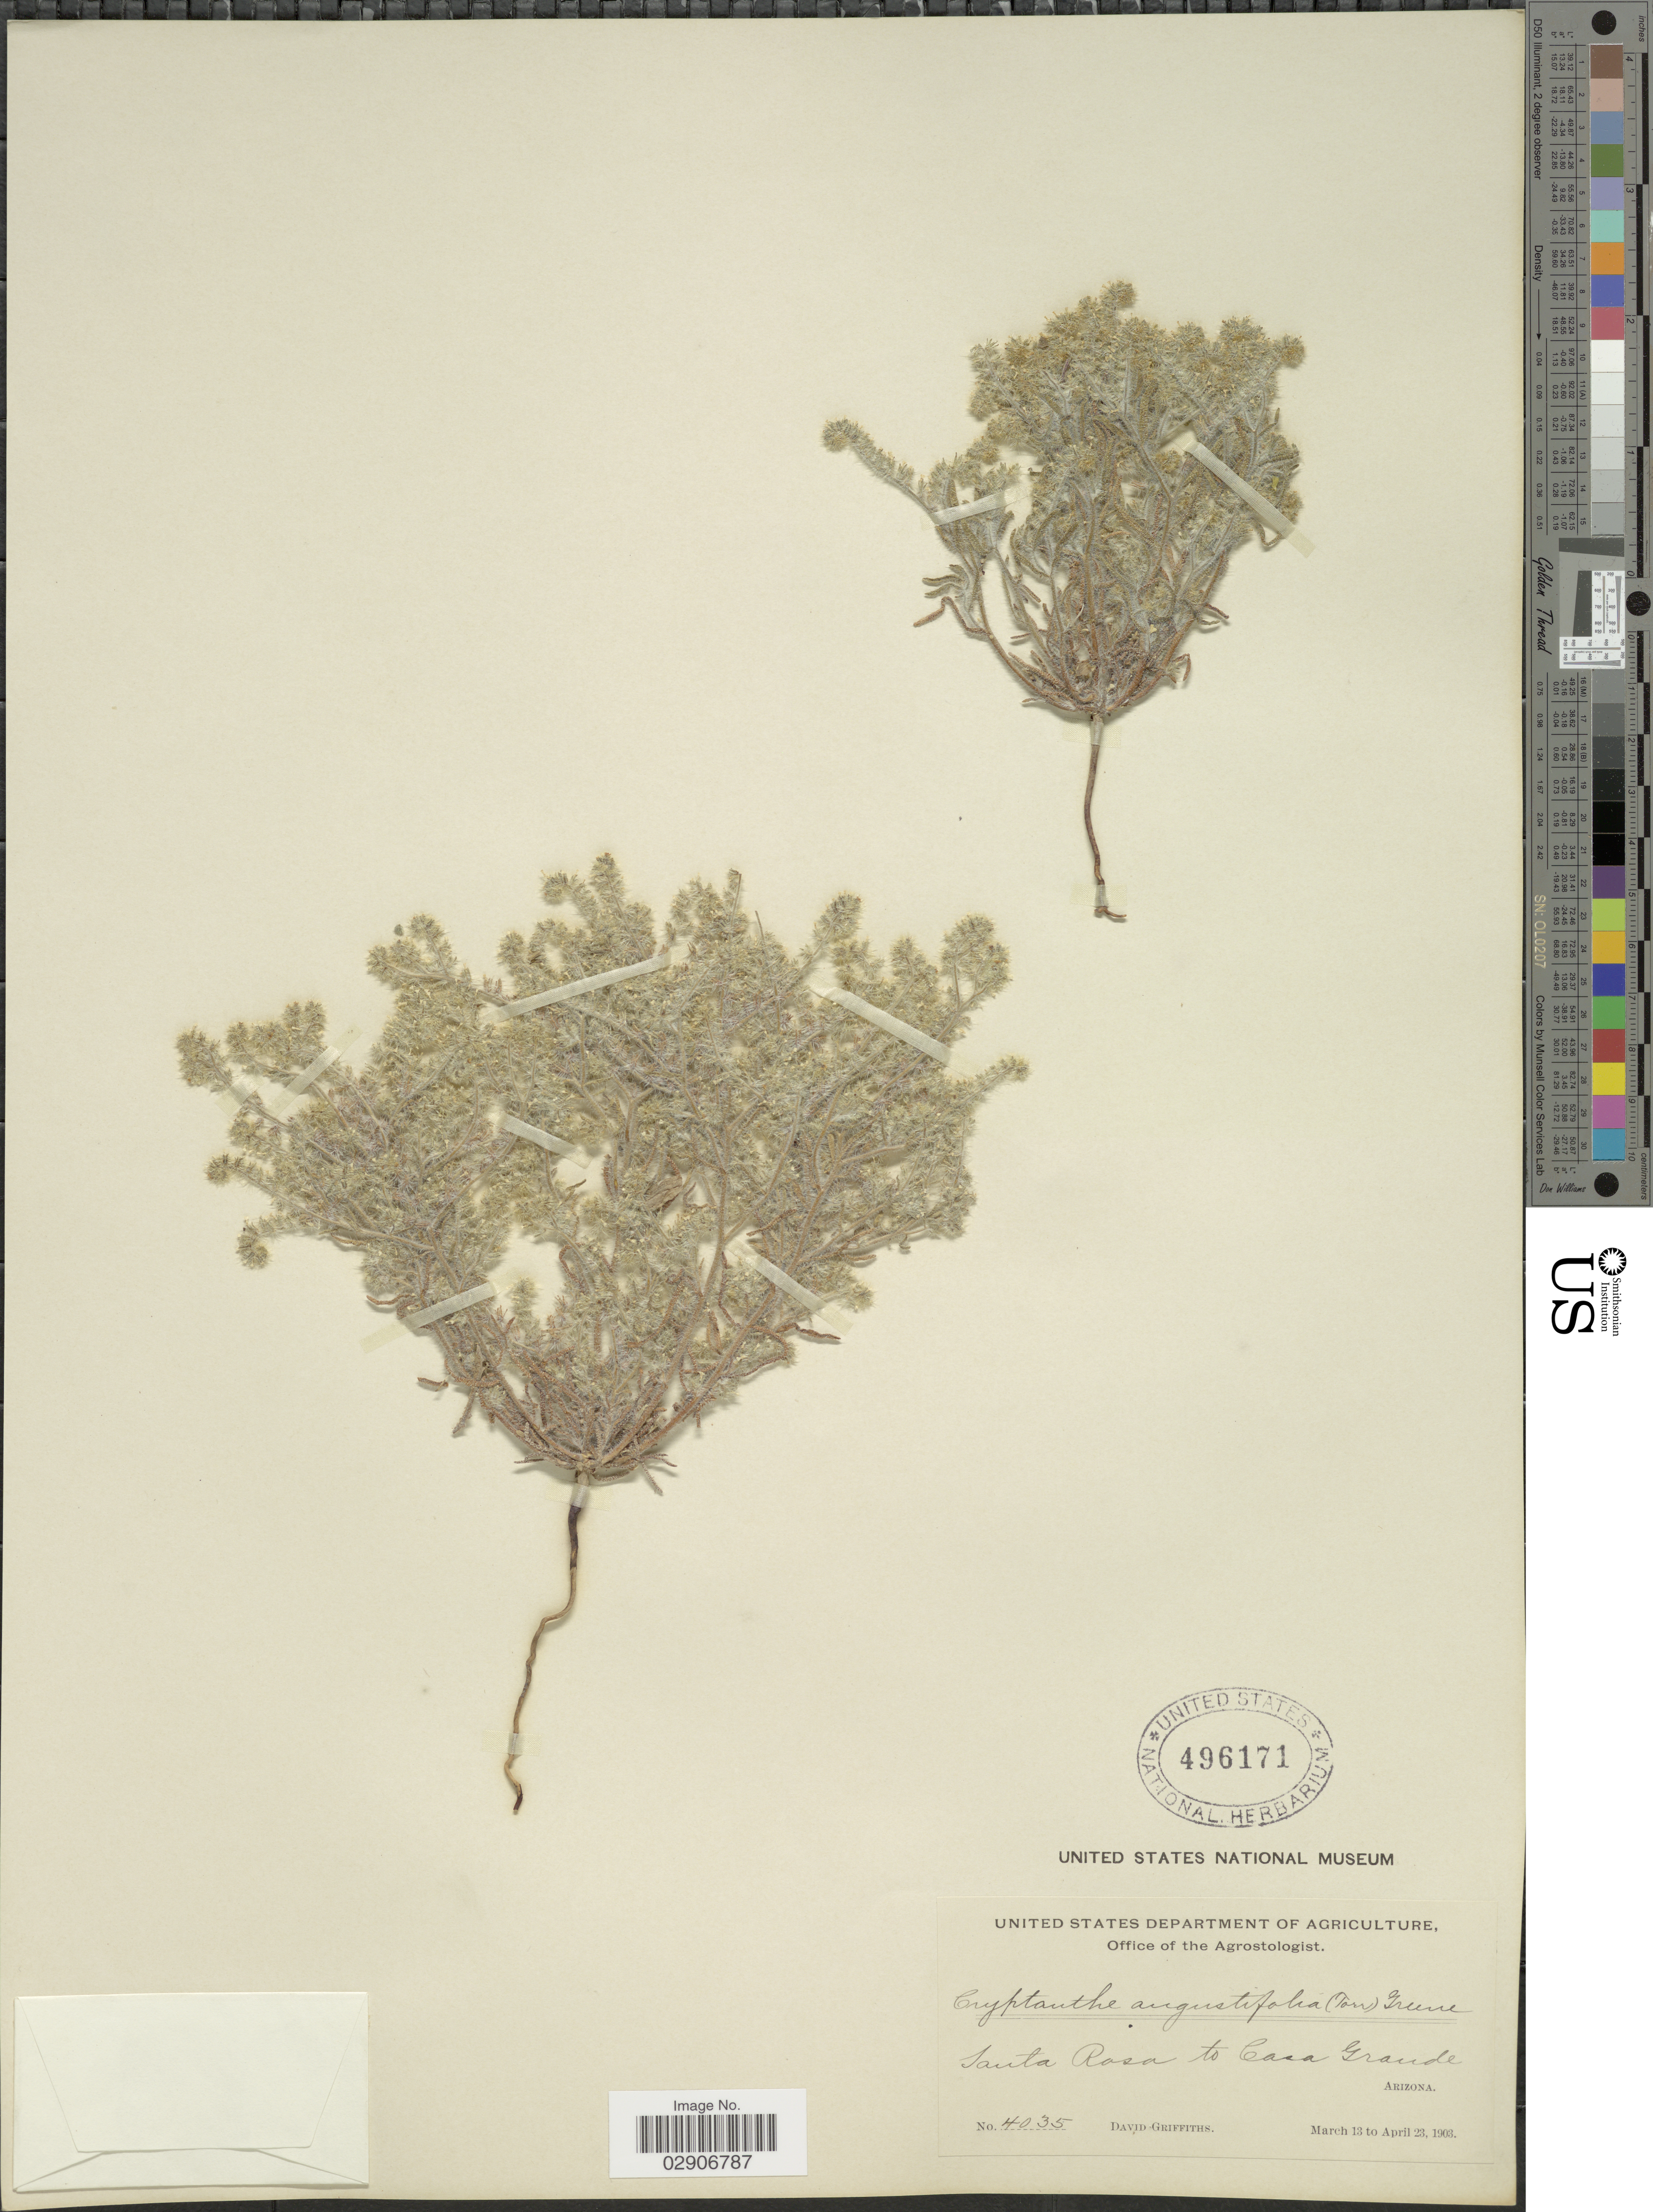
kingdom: Plantae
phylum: Tracheophyta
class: Magnoliopsida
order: Boraginales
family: Boraginaceae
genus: Cryptantha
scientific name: Cryptantha angustifolia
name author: (Torr.) Greene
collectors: D. Griffiths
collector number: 4035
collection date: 1903-03-13/1903-04-23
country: United States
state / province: Arizona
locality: Santa Rosa to Casa Grande.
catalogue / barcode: US 496171